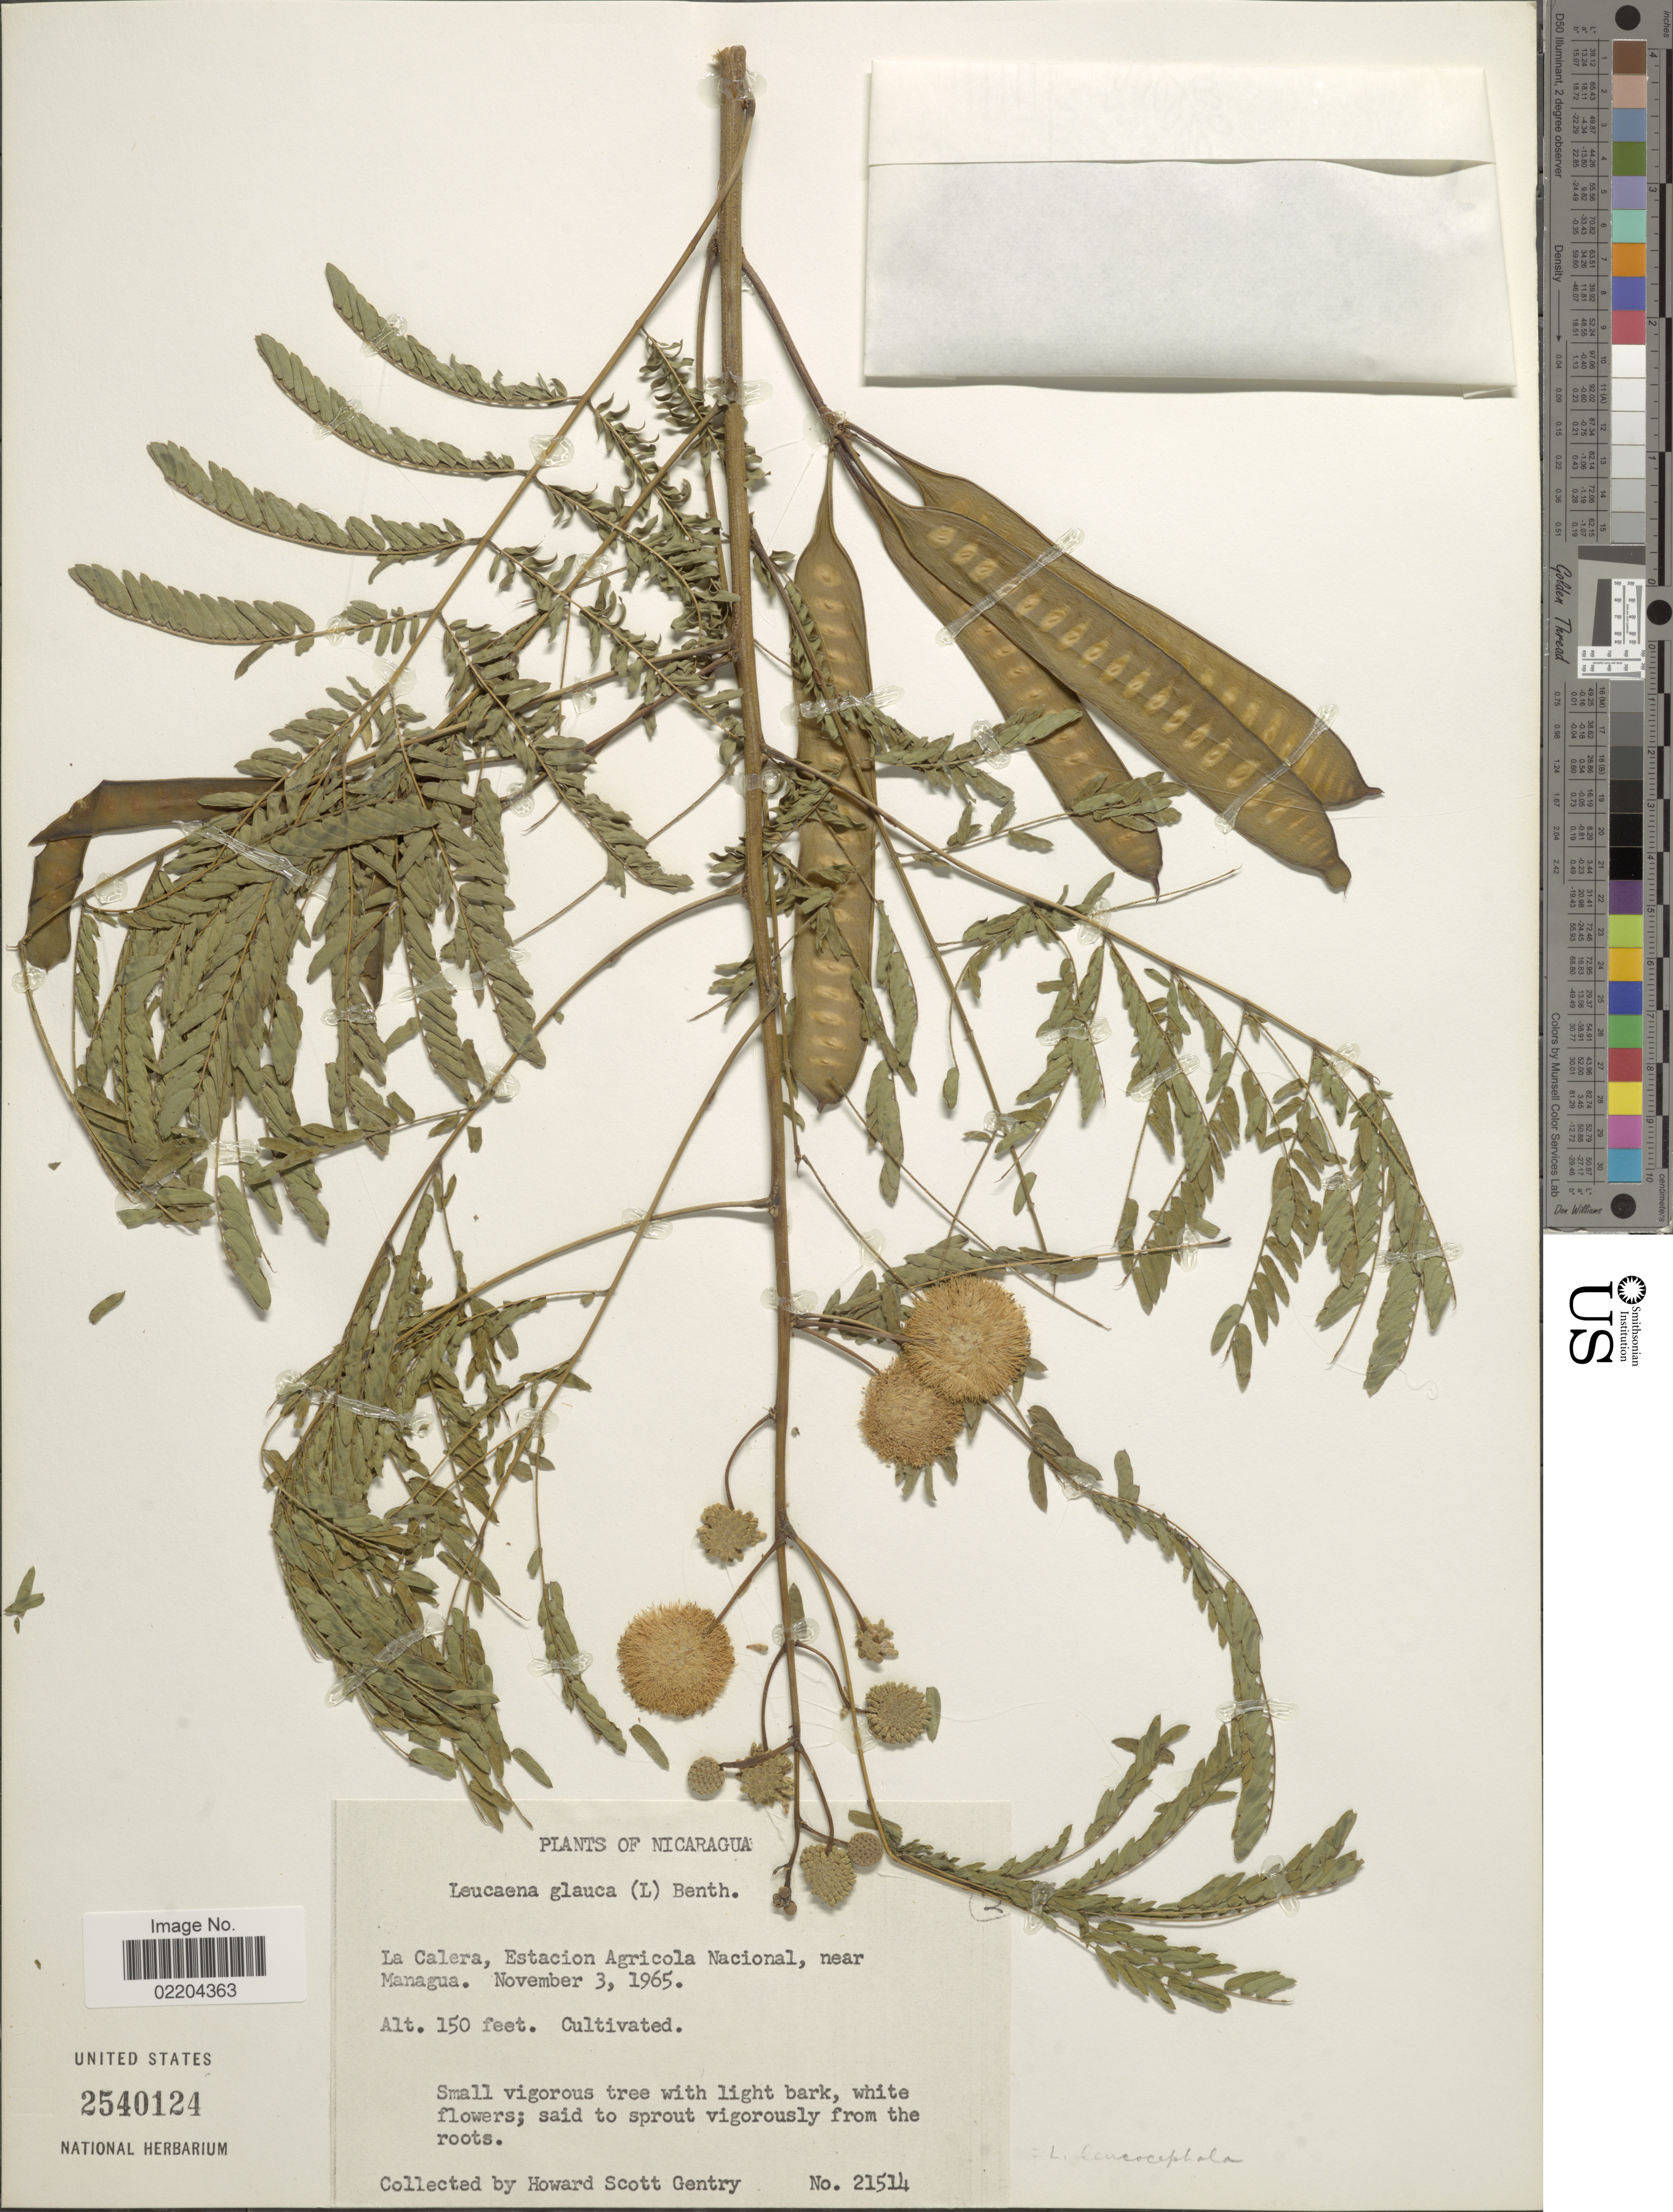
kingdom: Plantae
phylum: Tracheophyta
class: Magnoliopsida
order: Fabales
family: Fabaceae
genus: Leucaena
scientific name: Leucaena leucocephala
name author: (Lam.) de Wit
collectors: H. S. Gentry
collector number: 21514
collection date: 1965-11-03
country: Nicaragua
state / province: Managua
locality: La Calera, Estacion Agricola Nacional, near Managua.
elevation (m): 46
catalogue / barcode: US 2540124